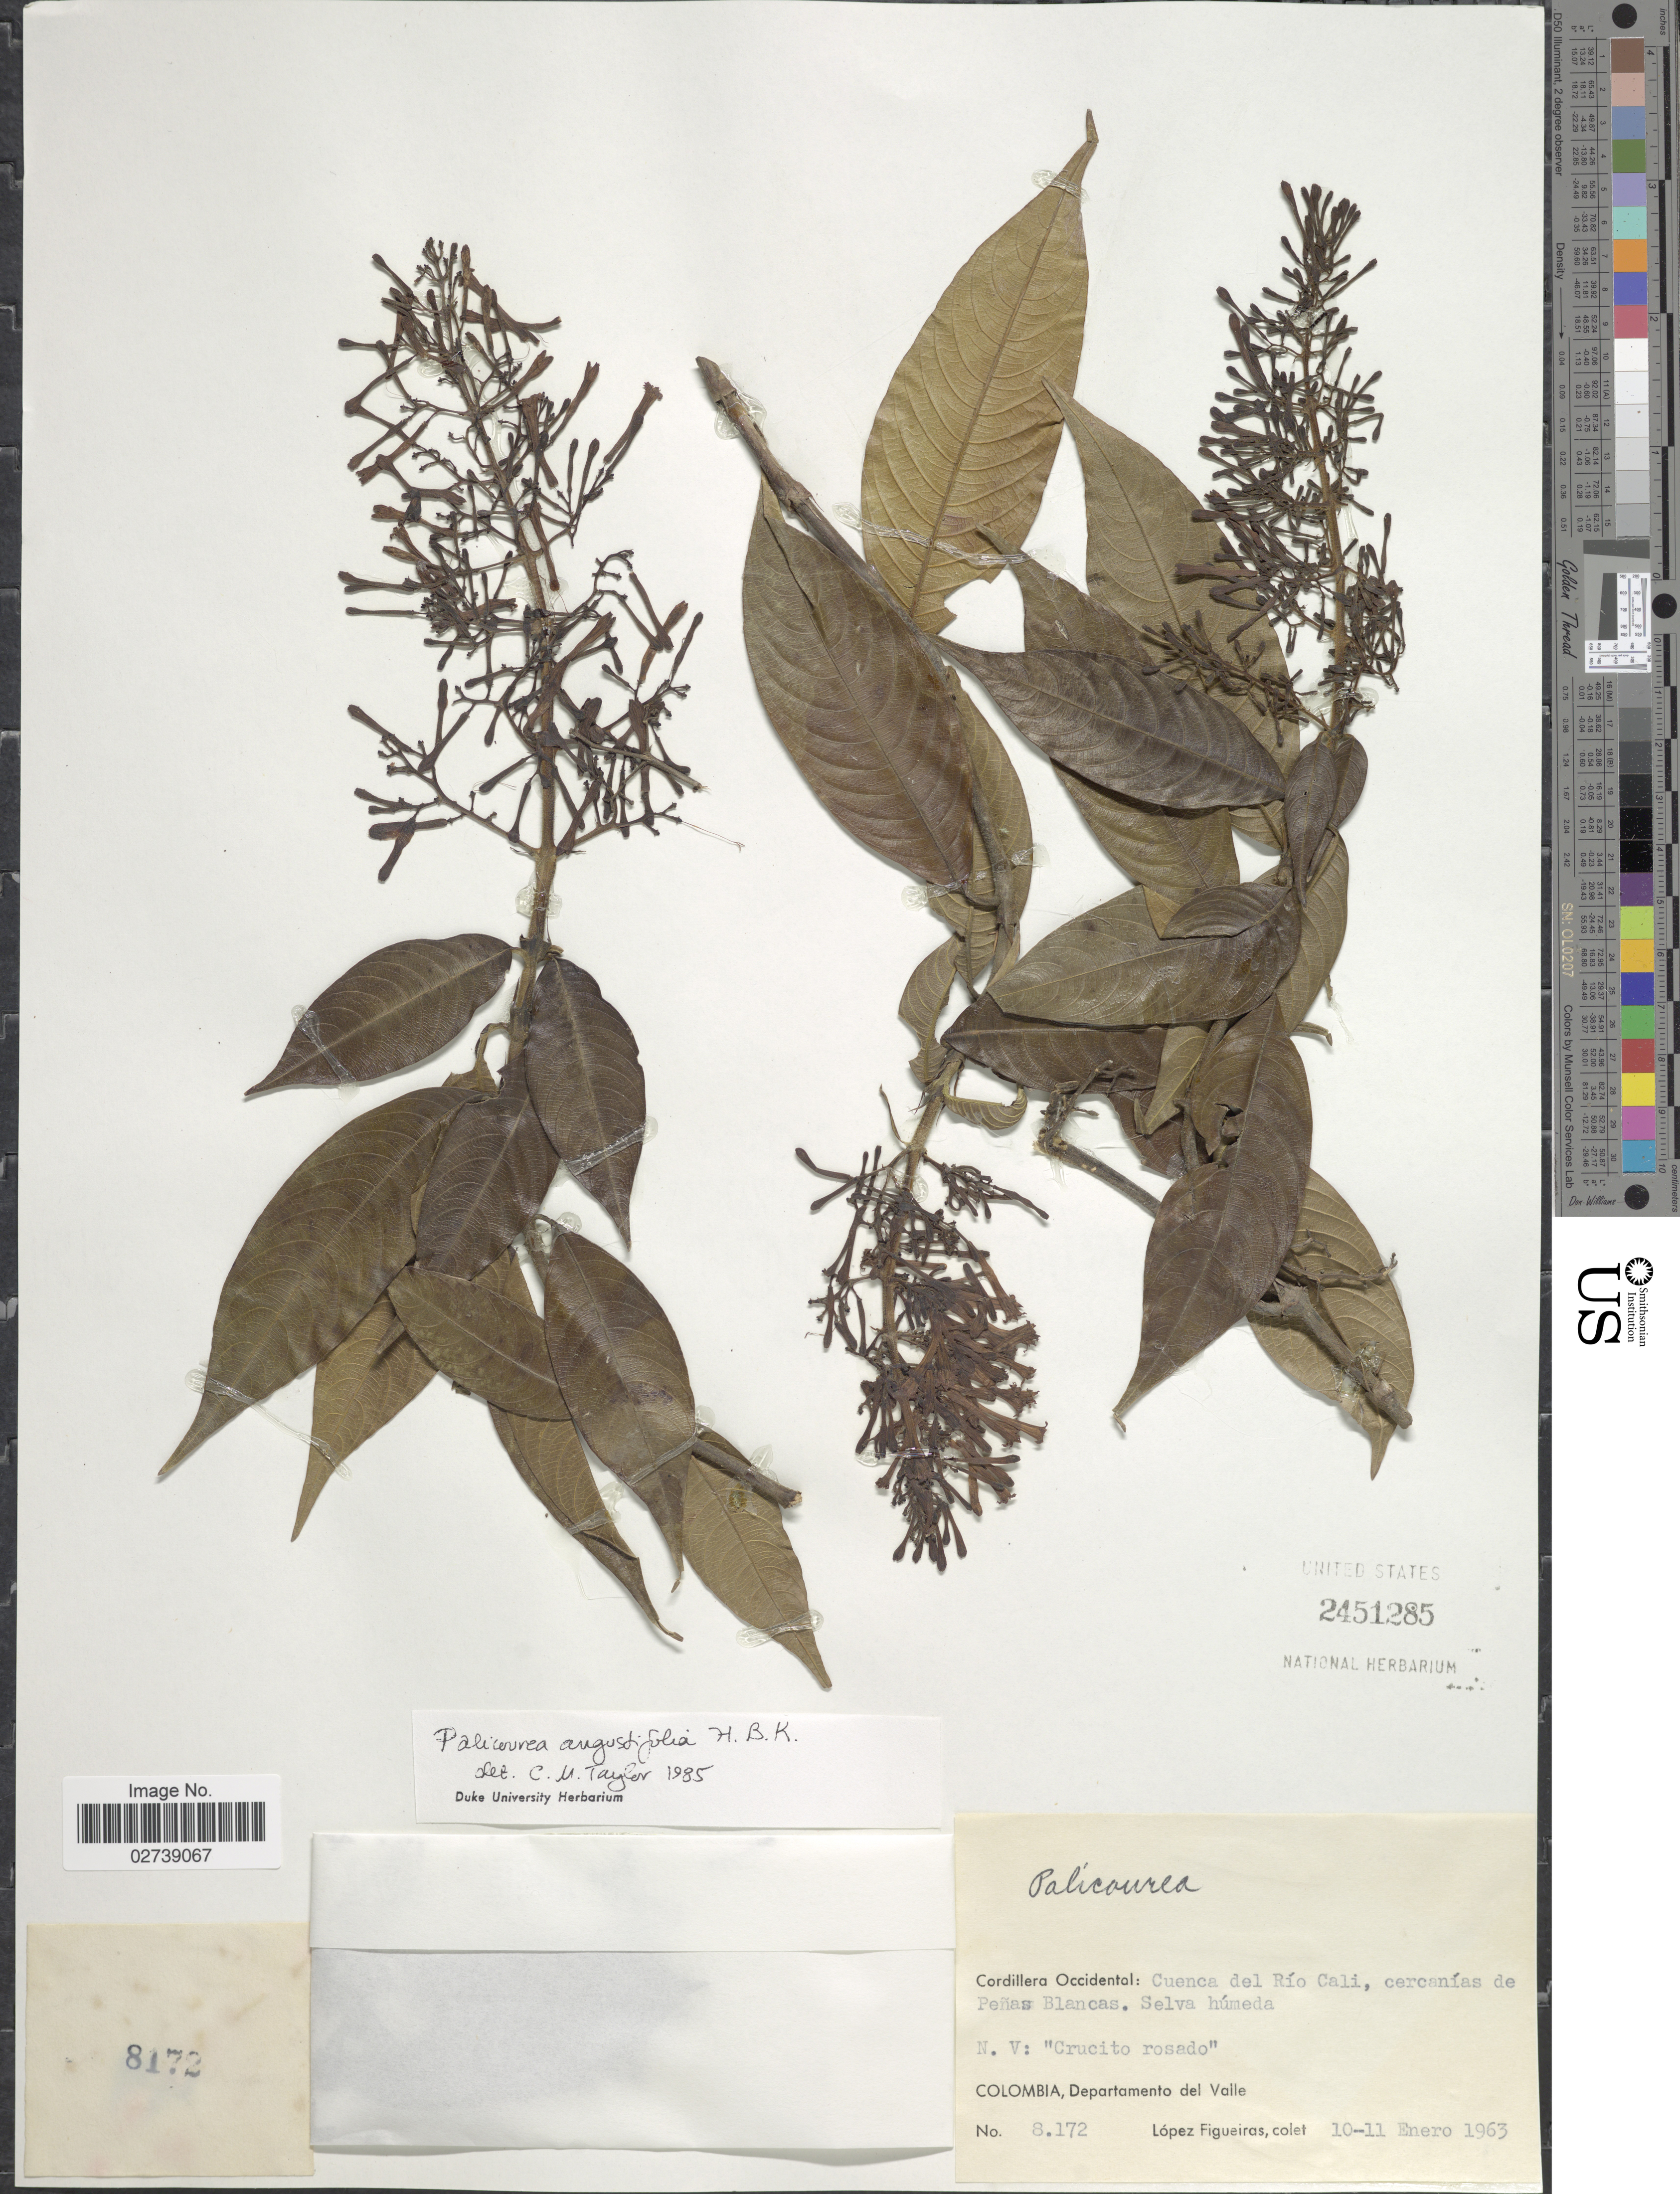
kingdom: Plantae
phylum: Tracheophyta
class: Magnoliopsida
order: Gentianales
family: Rubiaceae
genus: Palicourea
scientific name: Palicourea angustifolia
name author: Kunth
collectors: M. López Figueiras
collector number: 8172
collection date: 1963-01-10/1963-01-11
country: Colombia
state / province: Valle del Cauca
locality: Colombia, Departamento del Valle. Cordillera Occidental: Cuenca del Rio Cali, cercanias de Penas Blancas. Selva humeda.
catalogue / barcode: US 2451285